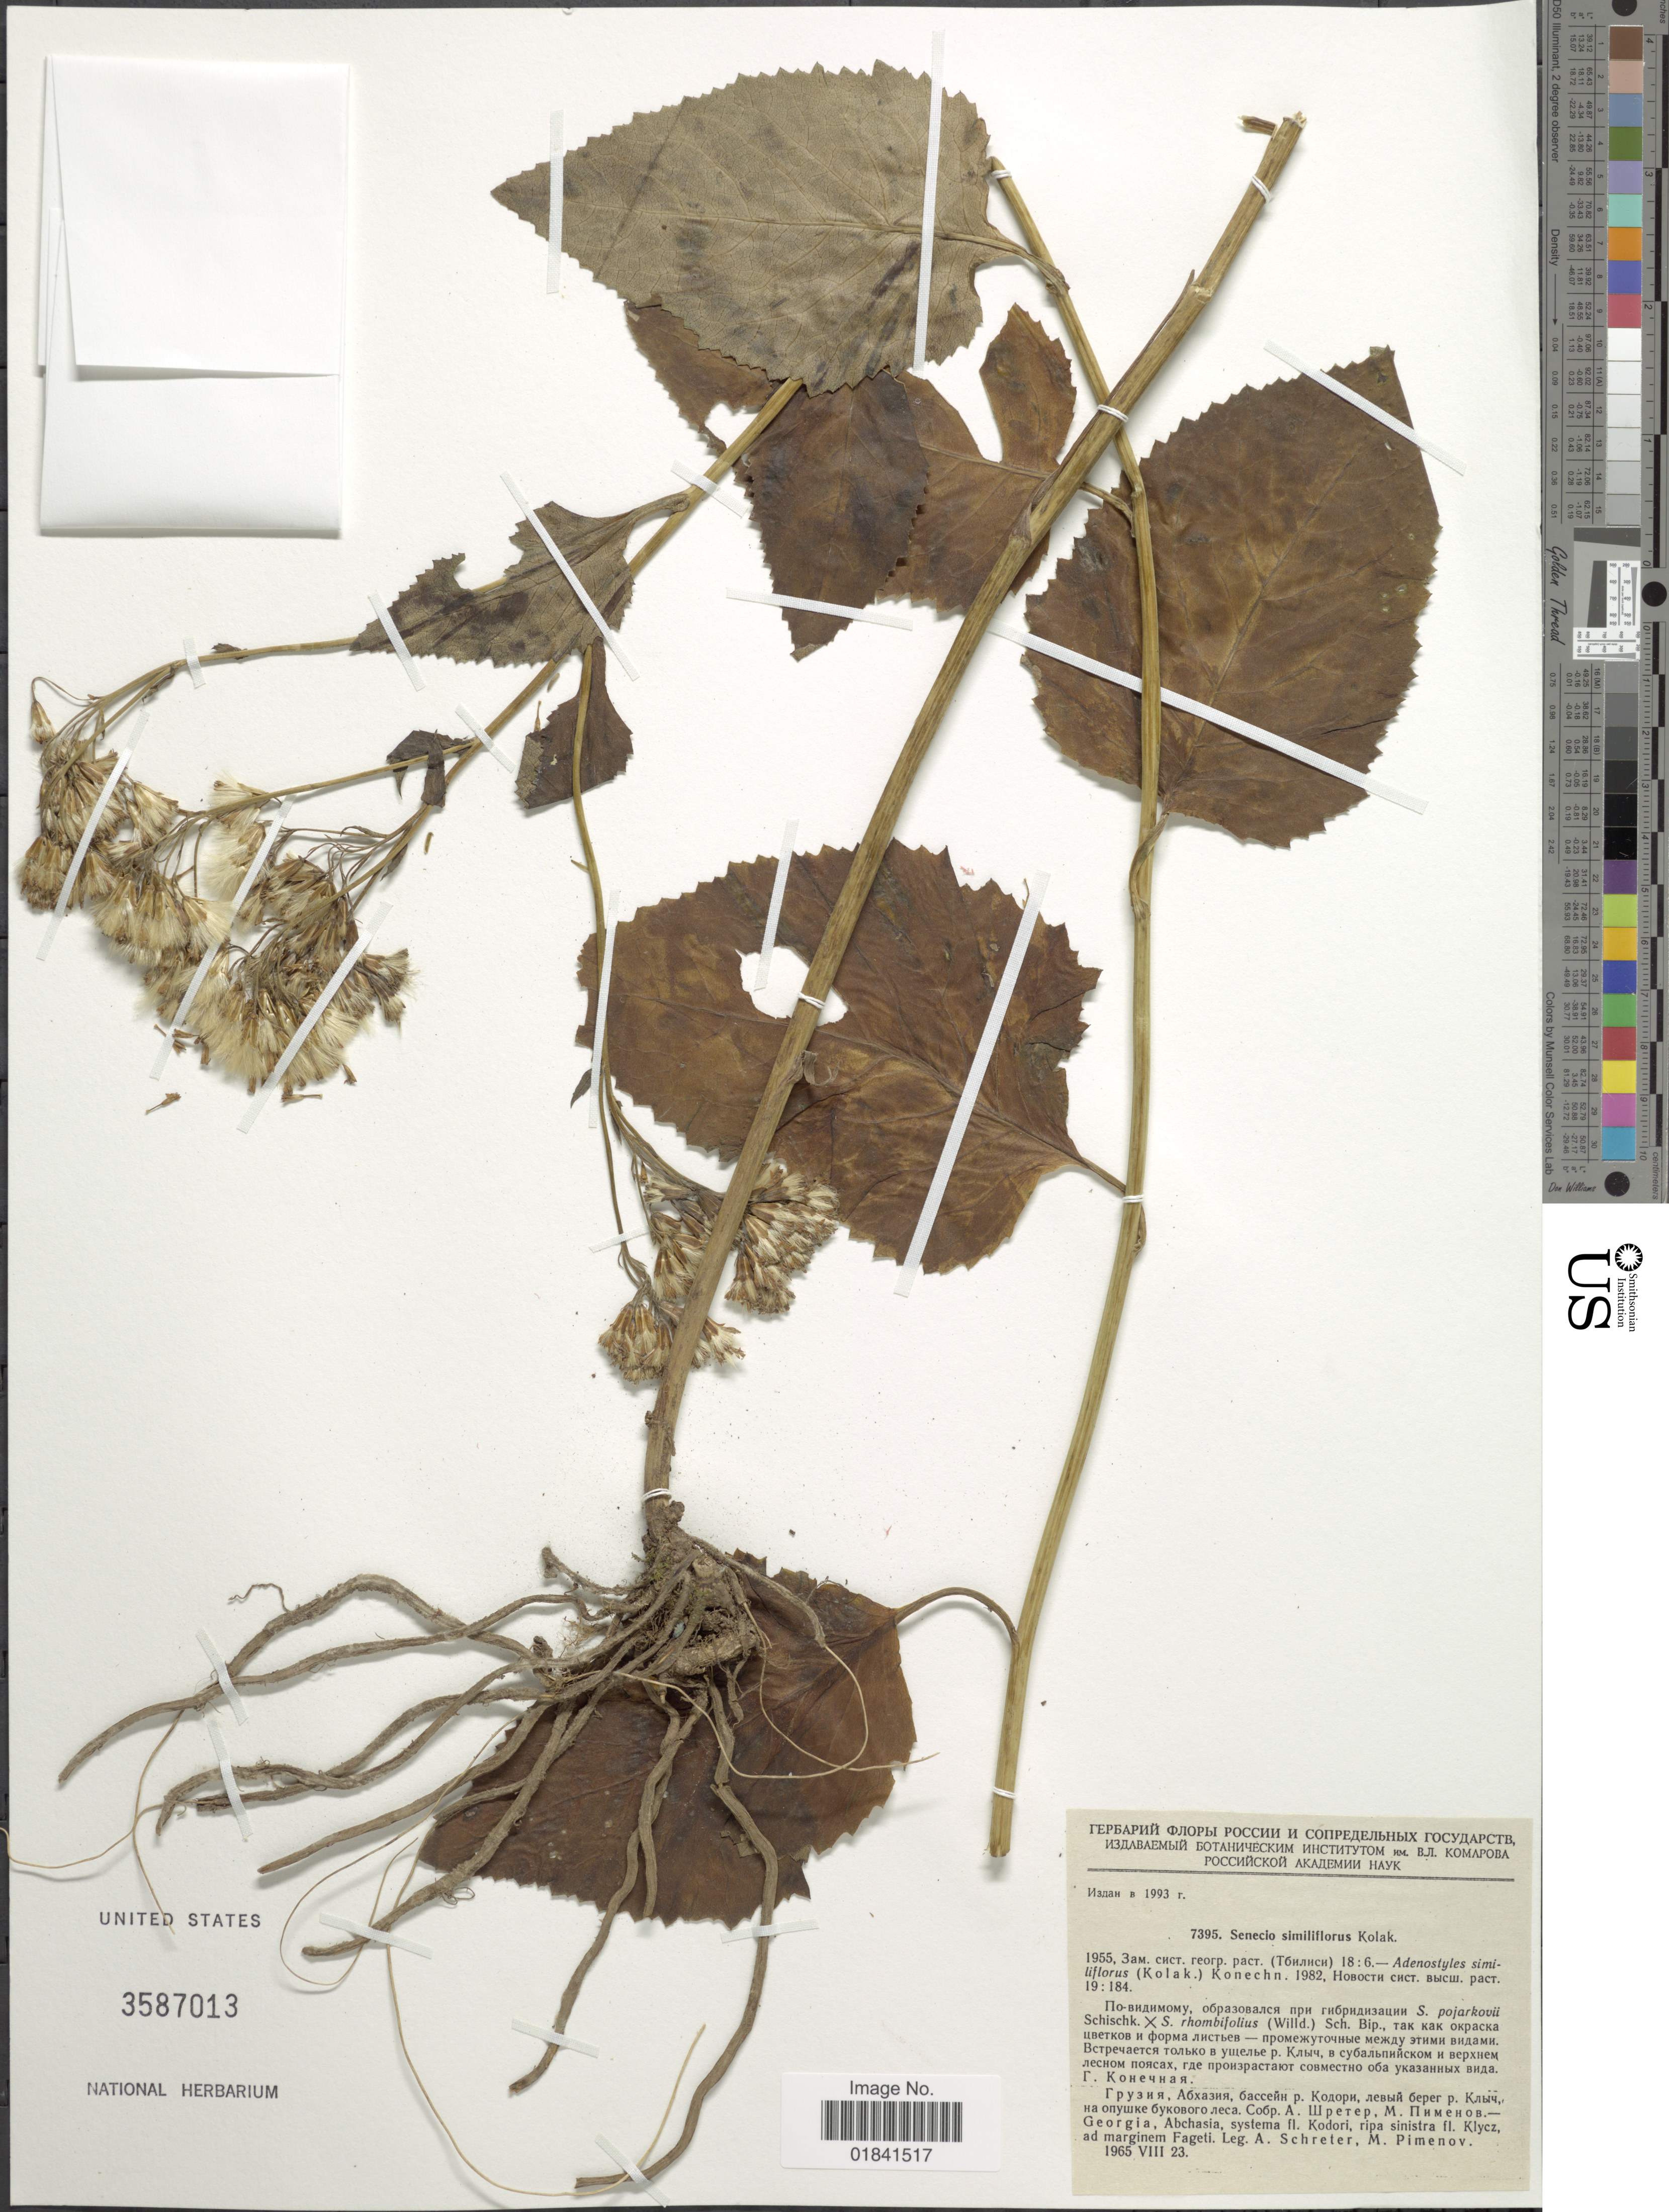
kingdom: Plantae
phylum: Tracheophyta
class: Magnoliopsida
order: Asterales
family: Asteraceae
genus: Senecio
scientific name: Senecio similiflorus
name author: Kolakovsky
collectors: A. Schreter & M. Pimenov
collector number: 7395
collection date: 1965-08-23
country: Georgia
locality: Abchasia, systema fl. Kodori, ripa sinistra fl. Klycz, ad marginem Fageti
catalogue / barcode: US 3587013